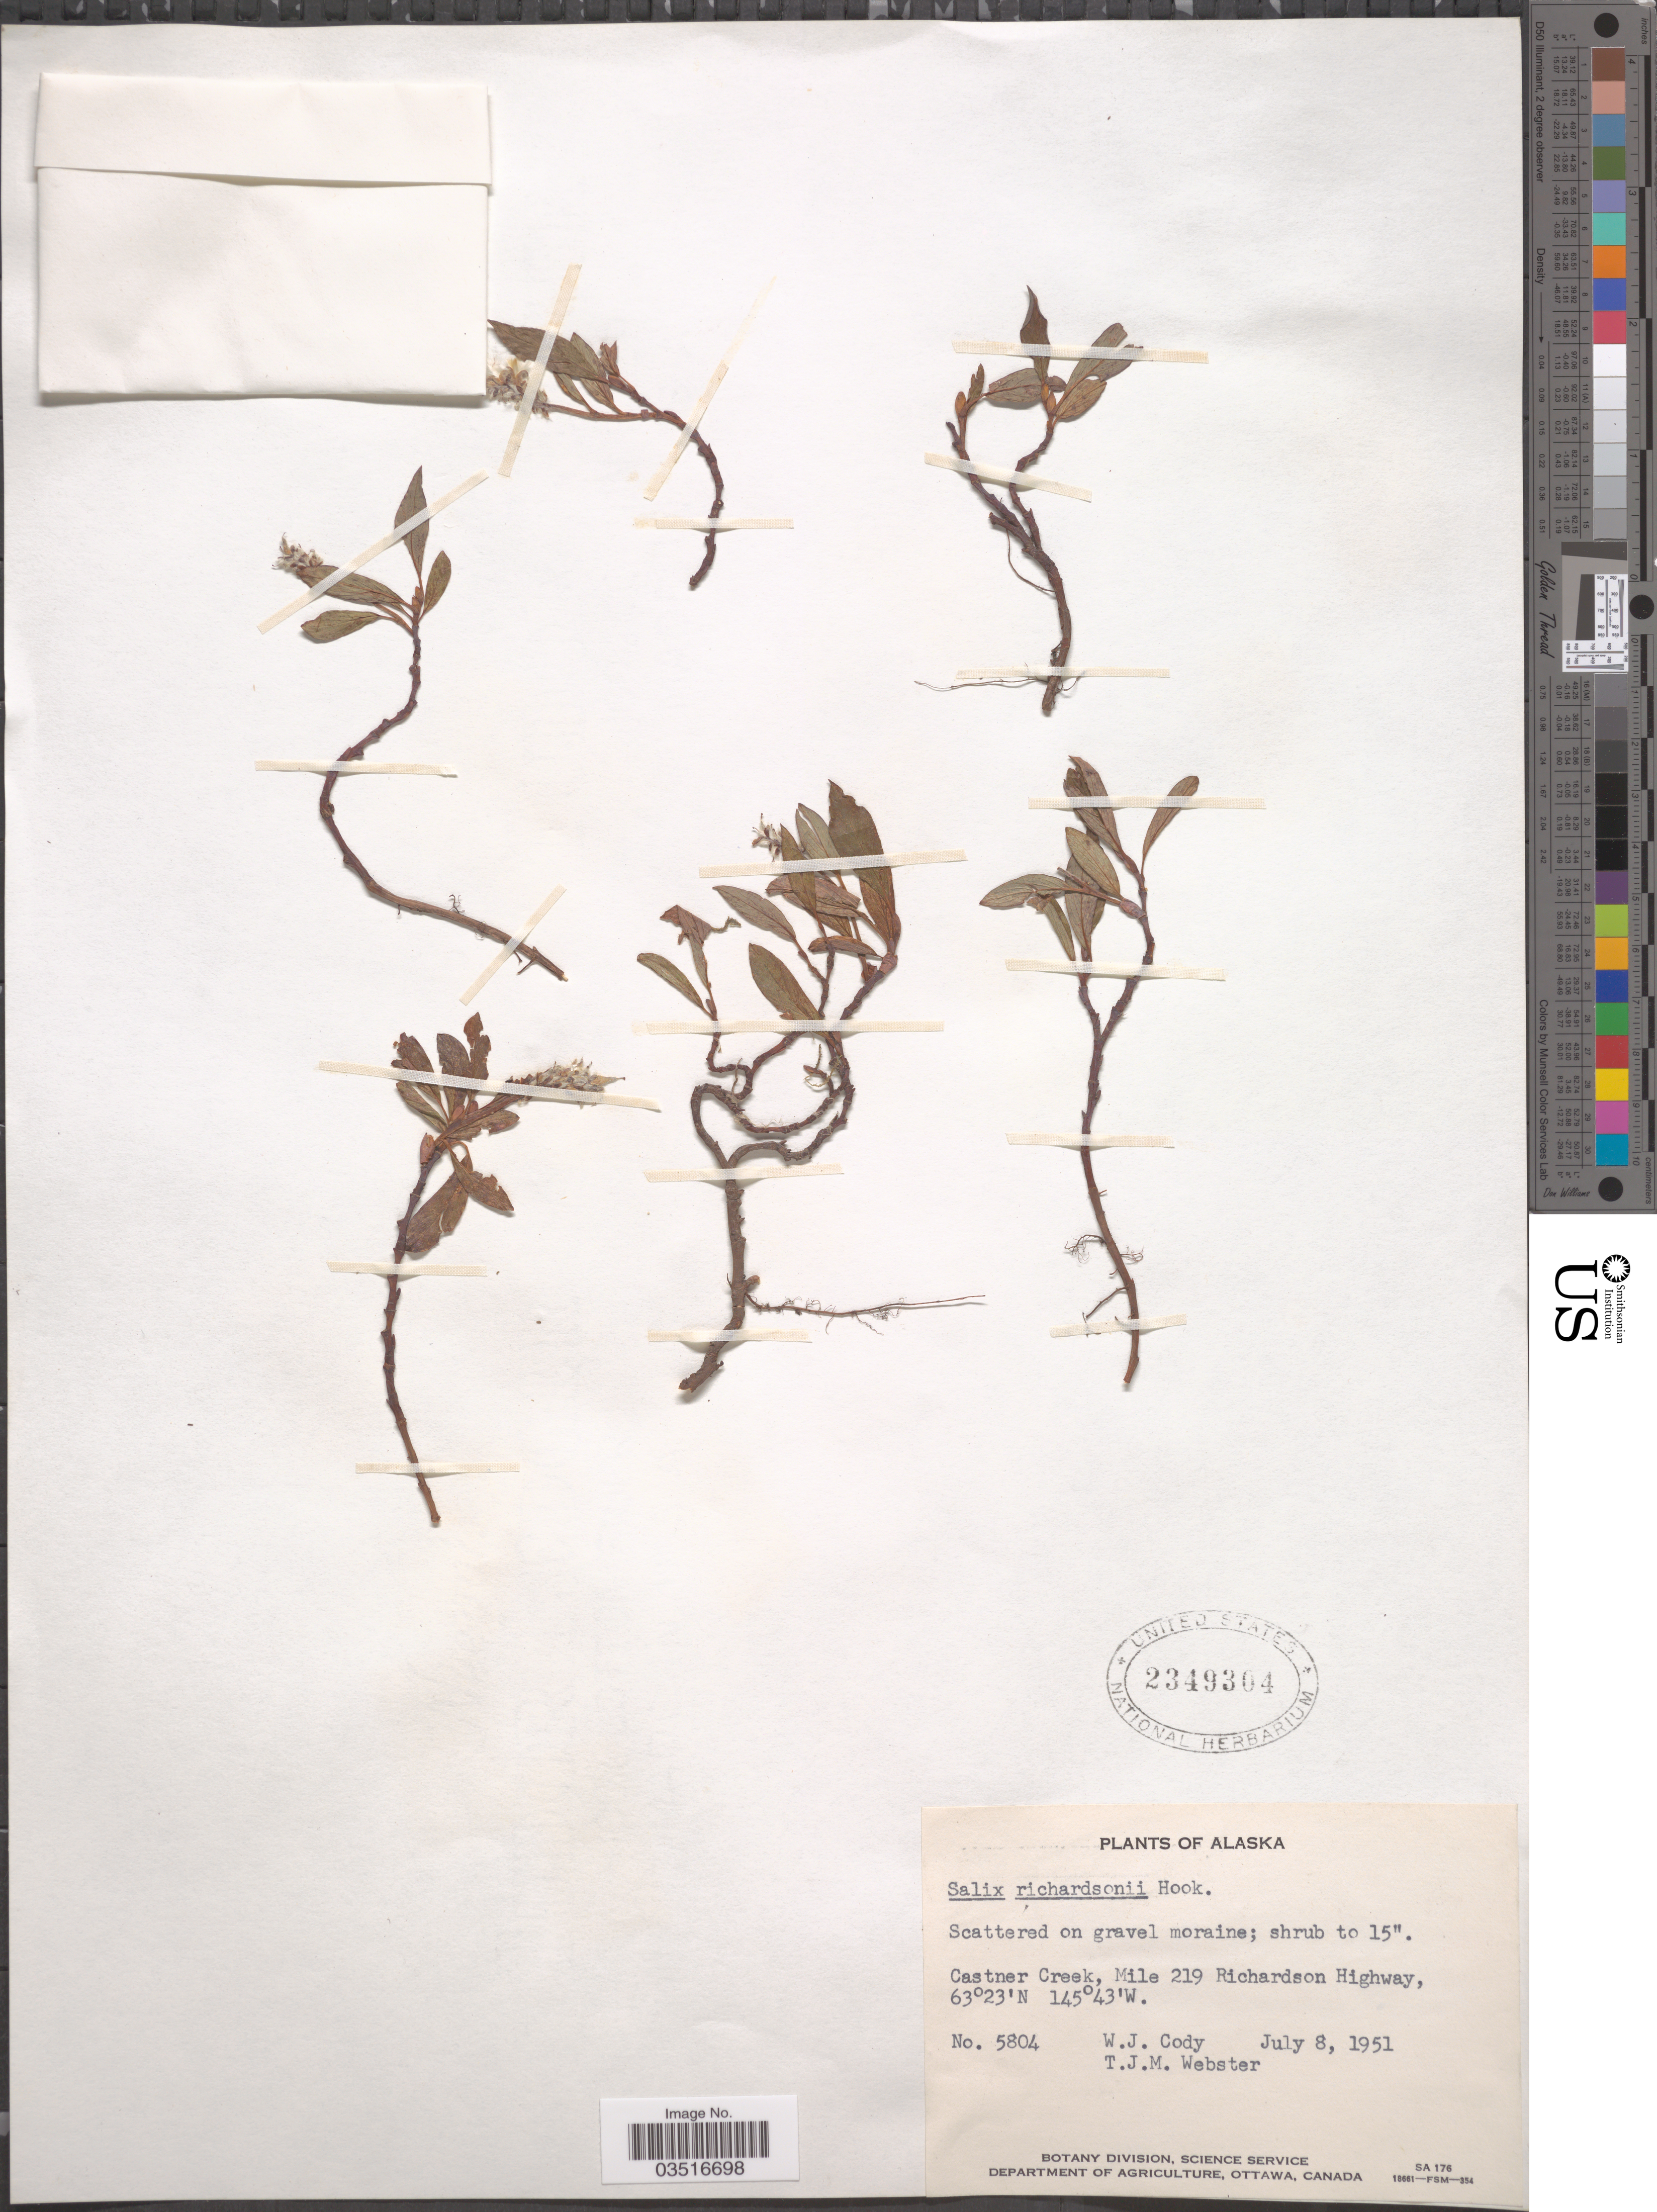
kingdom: Plantae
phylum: Tracheophyta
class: Magnoliopsida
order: Malpighiales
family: Salicaceae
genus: Salix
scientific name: Salix richardsonii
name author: Hook.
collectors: W. Cody & T. J. Webster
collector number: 5804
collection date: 1951-07-08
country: United States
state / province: Alaska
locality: Castner Creek, Mile 219 Richardson Highway.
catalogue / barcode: US 2349304